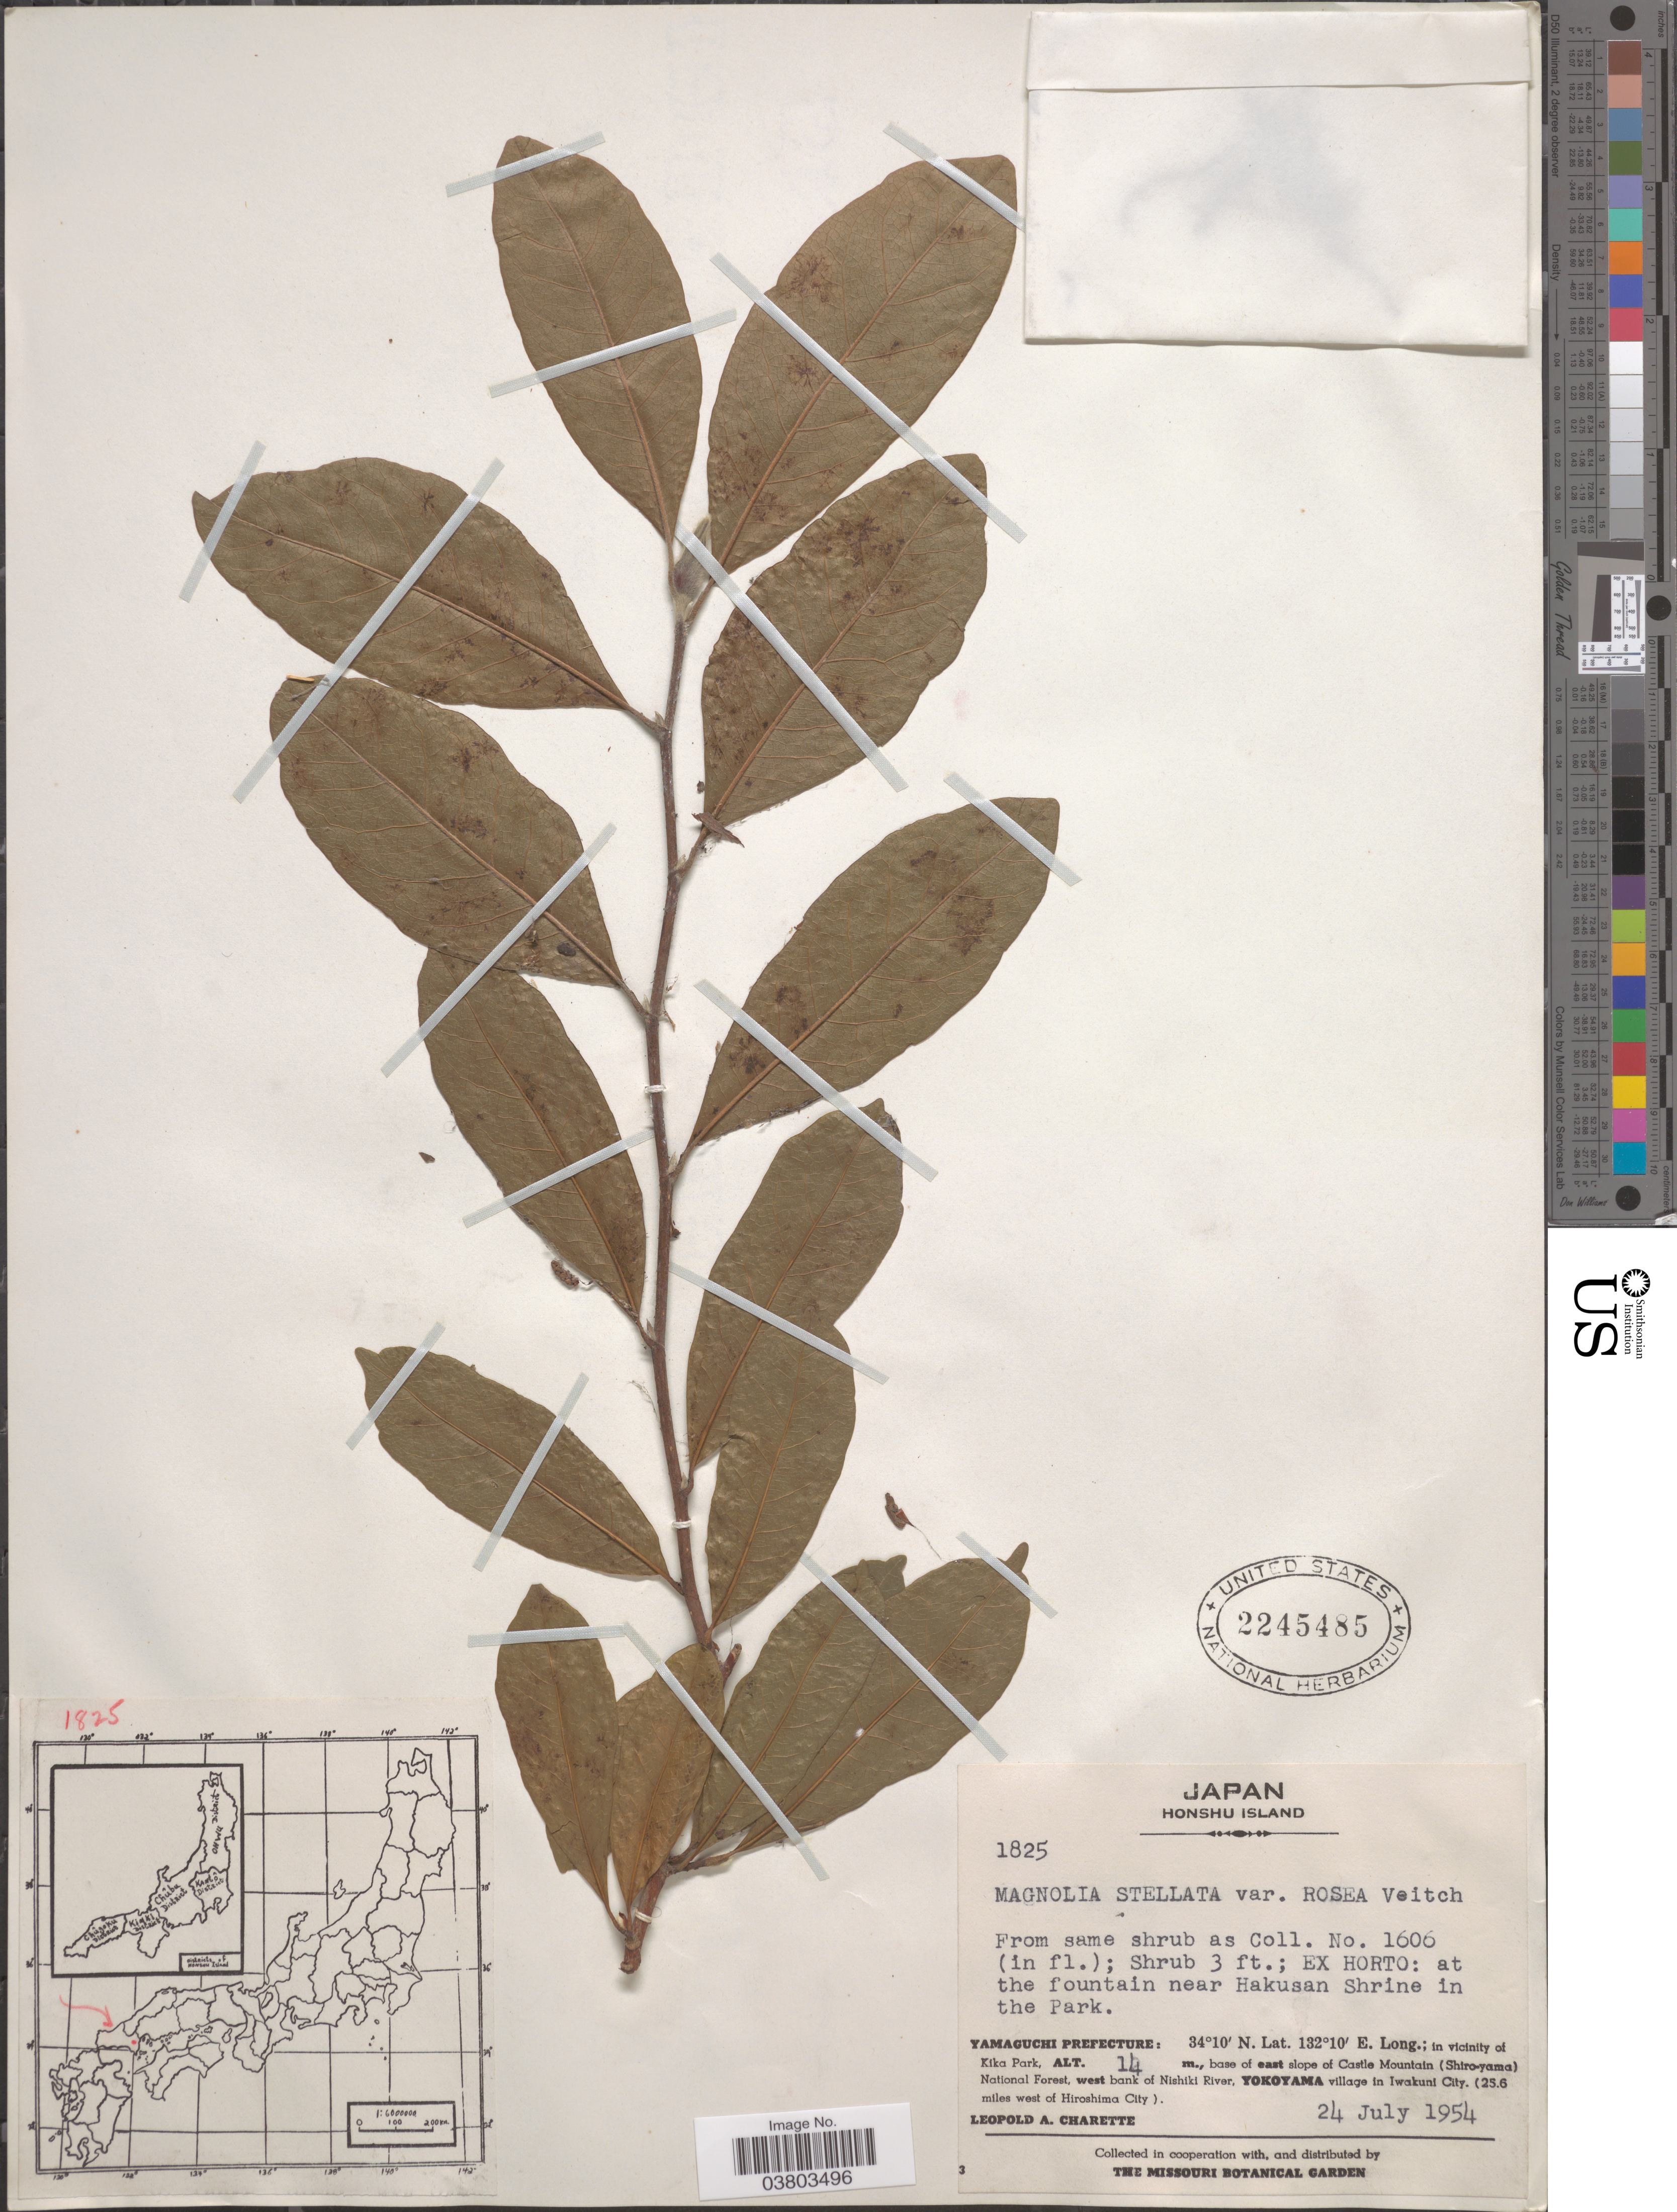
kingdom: Plantae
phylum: Tracheophyta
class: Magnoliopsida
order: Magnoliales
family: Magnoliaceae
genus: Magnolia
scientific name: Magnolia stellata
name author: (Siebold & Zucc.) Maxim.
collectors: L. A. Charette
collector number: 1825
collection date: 1954-07-24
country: Japan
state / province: Yamaguti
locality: Honshu Island. Yamaguchi Prefecture; in vicinity of Kika Park, base of east slope of Castle Mountain (Shiro-yama) National Forest, west bank of Nishiki River, Yokoyama village in Iwakuni City. (25.6 miles west of Hiroshima City).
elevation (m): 14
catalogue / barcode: US 2245485